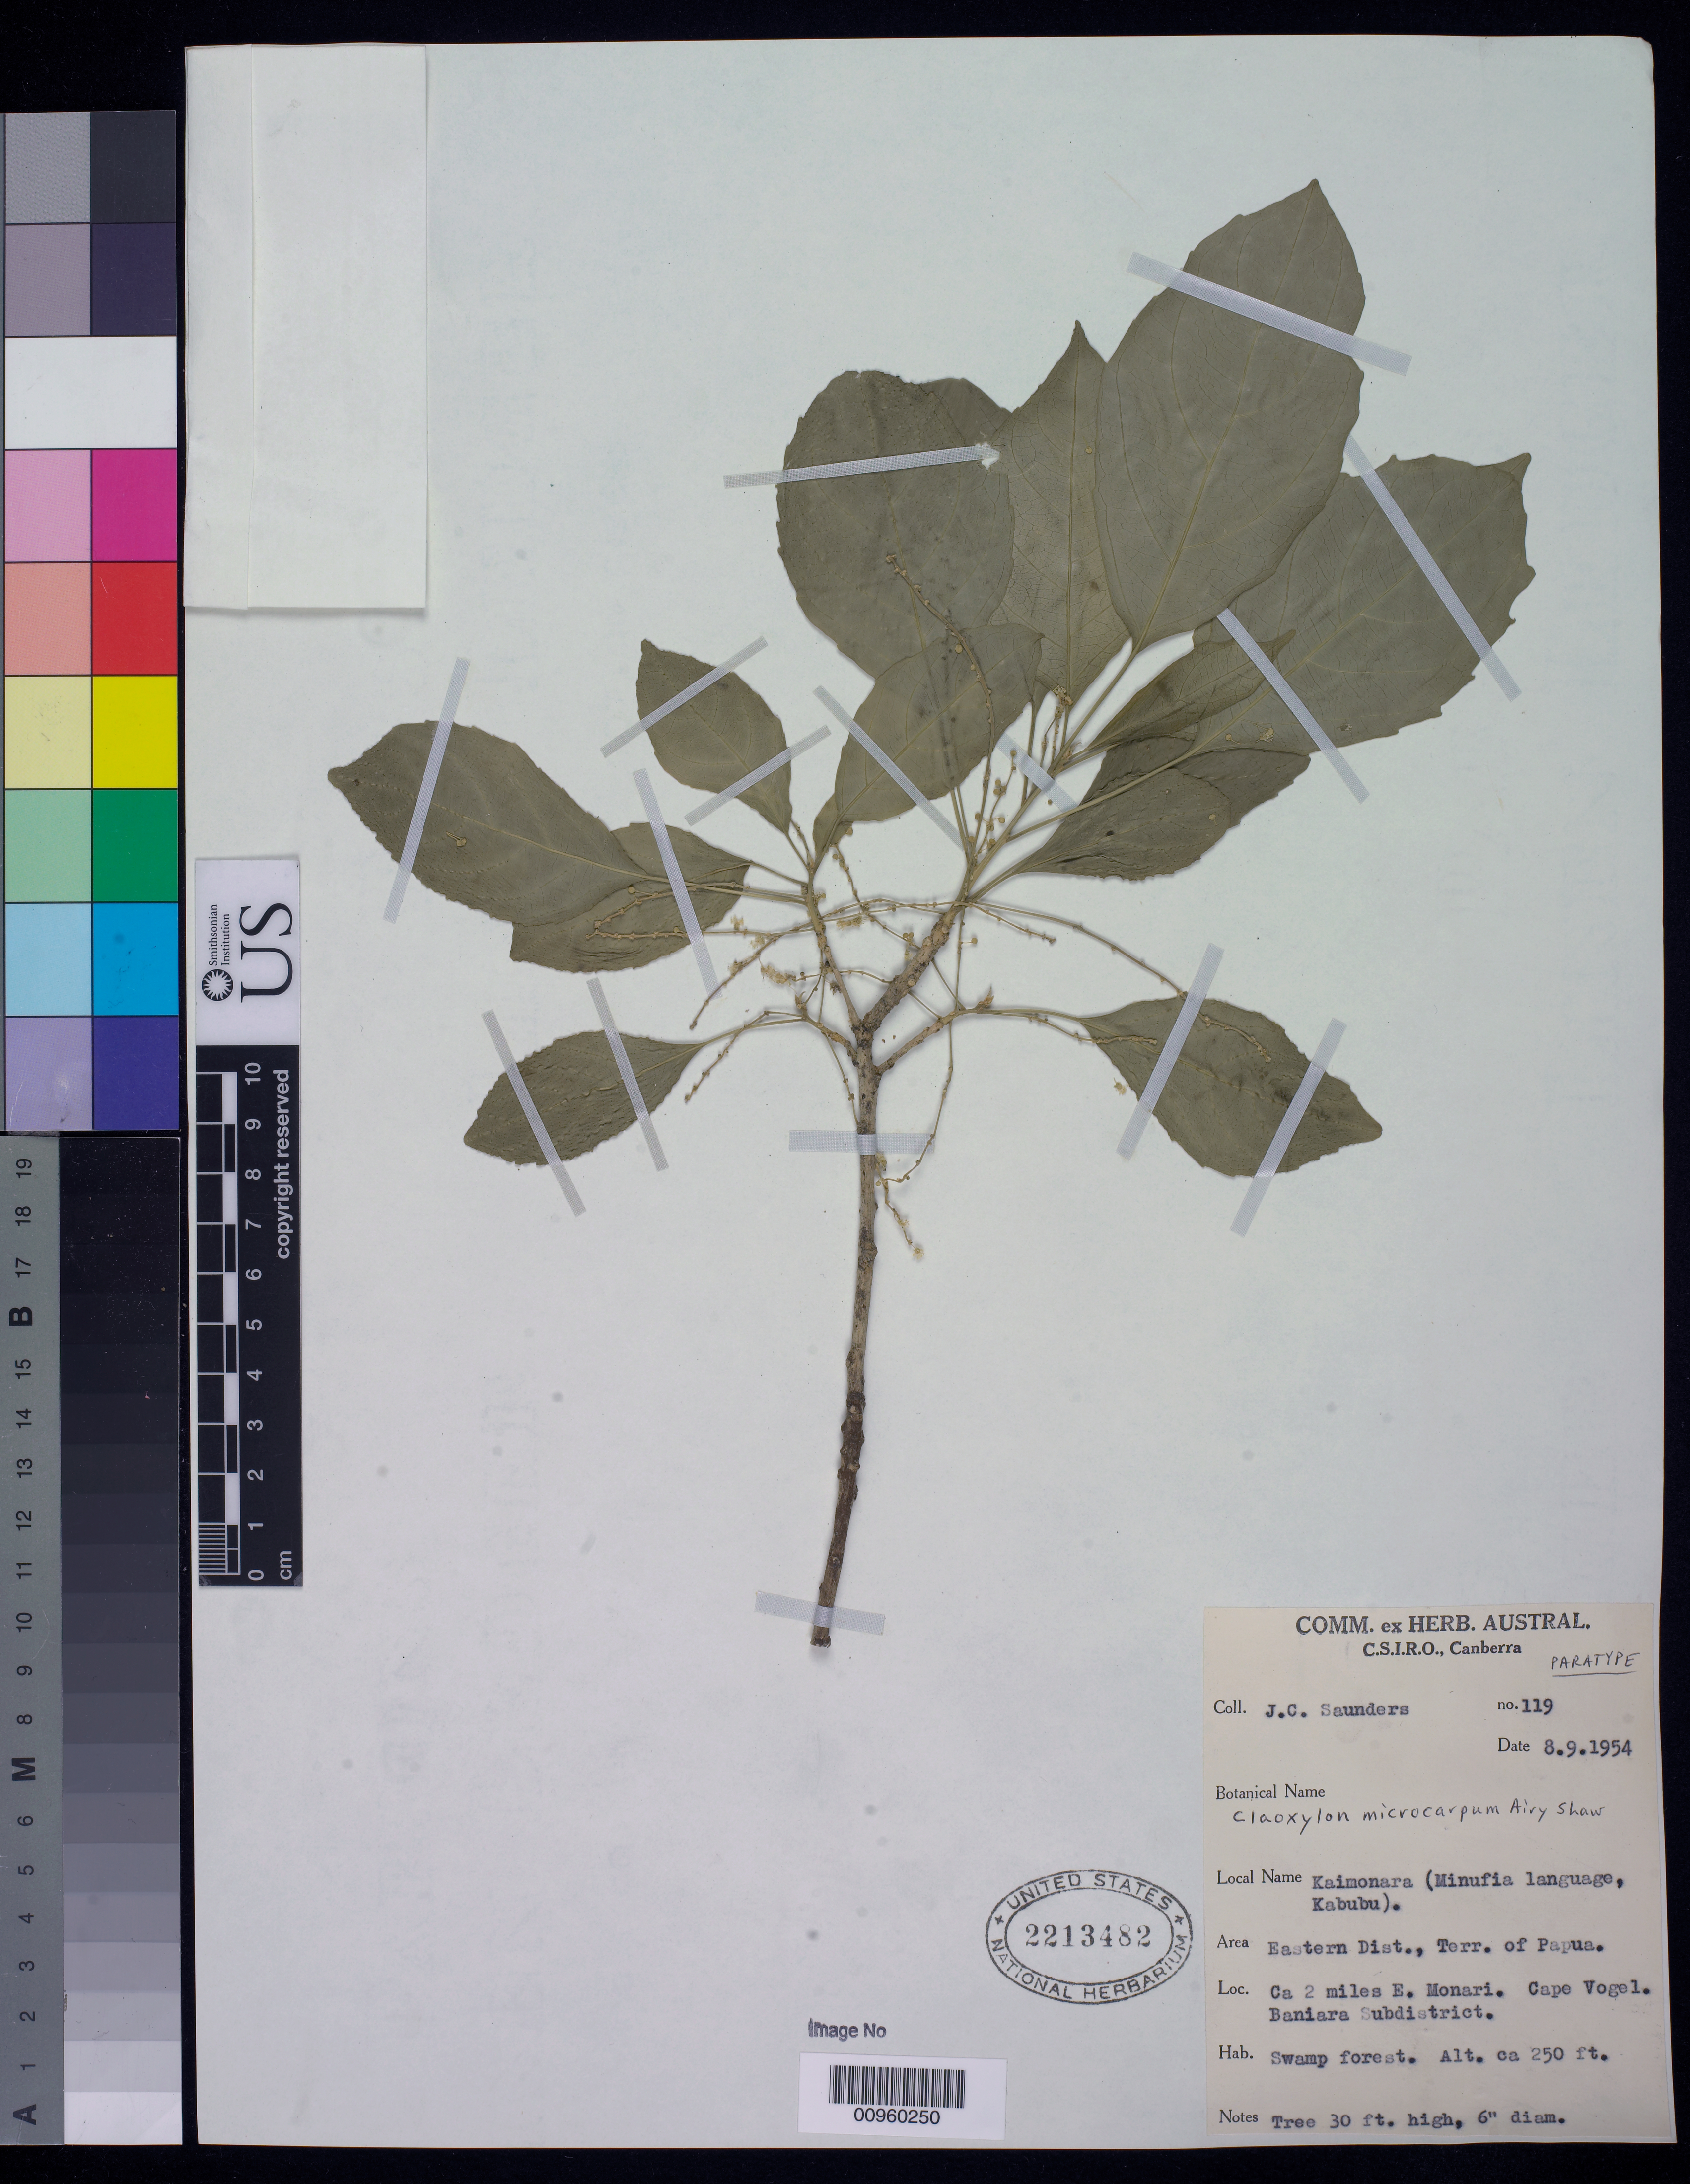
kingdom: Plantae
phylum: Tracheophyta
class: Magnoliopsida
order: Malpighiales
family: Euphorbiaceae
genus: Claoxylon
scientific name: Claoxylon microcarpum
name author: Airy Shaw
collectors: J. C. Saunders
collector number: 119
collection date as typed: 09 Aug 1954 or 08 Sep 1954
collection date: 1954-08-09 or 1954-09-08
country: Papua New Guinea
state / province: Milne Bay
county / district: Baniara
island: New Guinea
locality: Eastern district. 2 miles east Monari. Cape vogel. Baniara subdist. Swamp forest.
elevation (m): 76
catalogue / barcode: US 2213482